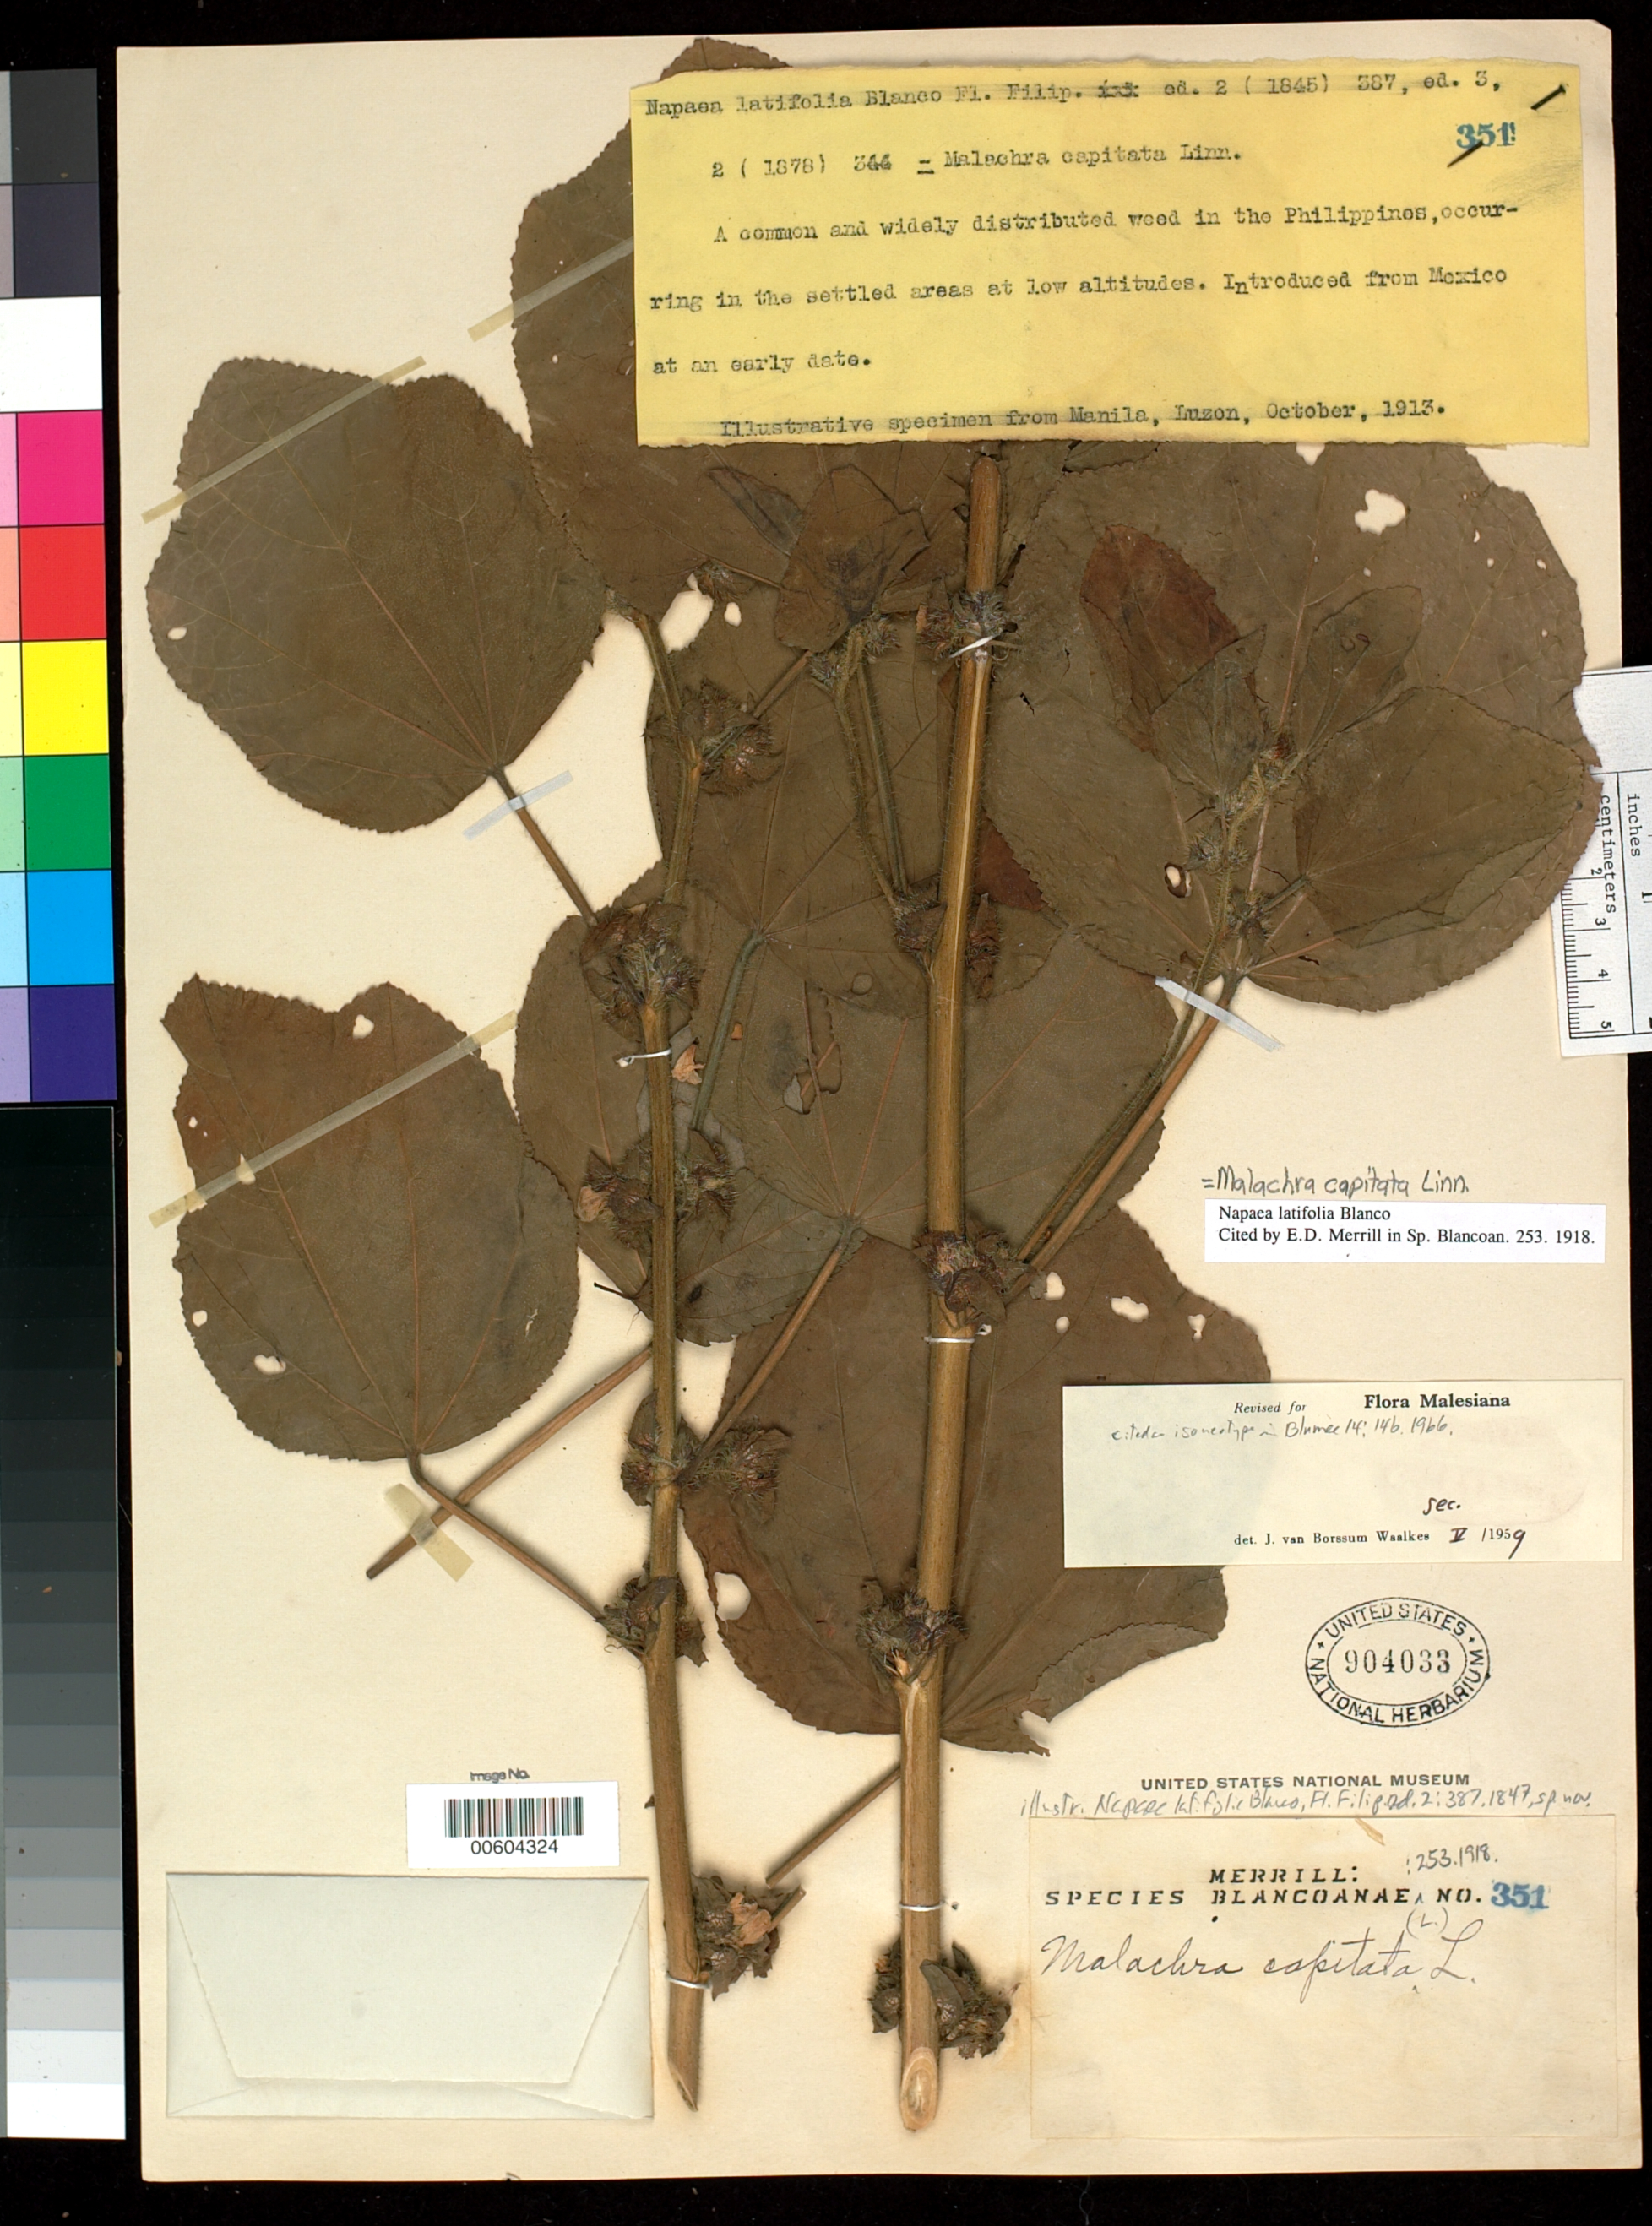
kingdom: Plantae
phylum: Tracheophyta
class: Magnoliopsida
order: Malvales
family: Malvaceae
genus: Napaea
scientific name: Napaea latifolia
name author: Blanco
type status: Isoneotype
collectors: E. D. Merrill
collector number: Sp. Blancoan. 0351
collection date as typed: Oct 1913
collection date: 1913-10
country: Philippines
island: Luzon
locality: Manila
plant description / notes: Ann. by j. van borssum waakes in 1959 for fl. malesiana.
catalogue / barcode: US 904033